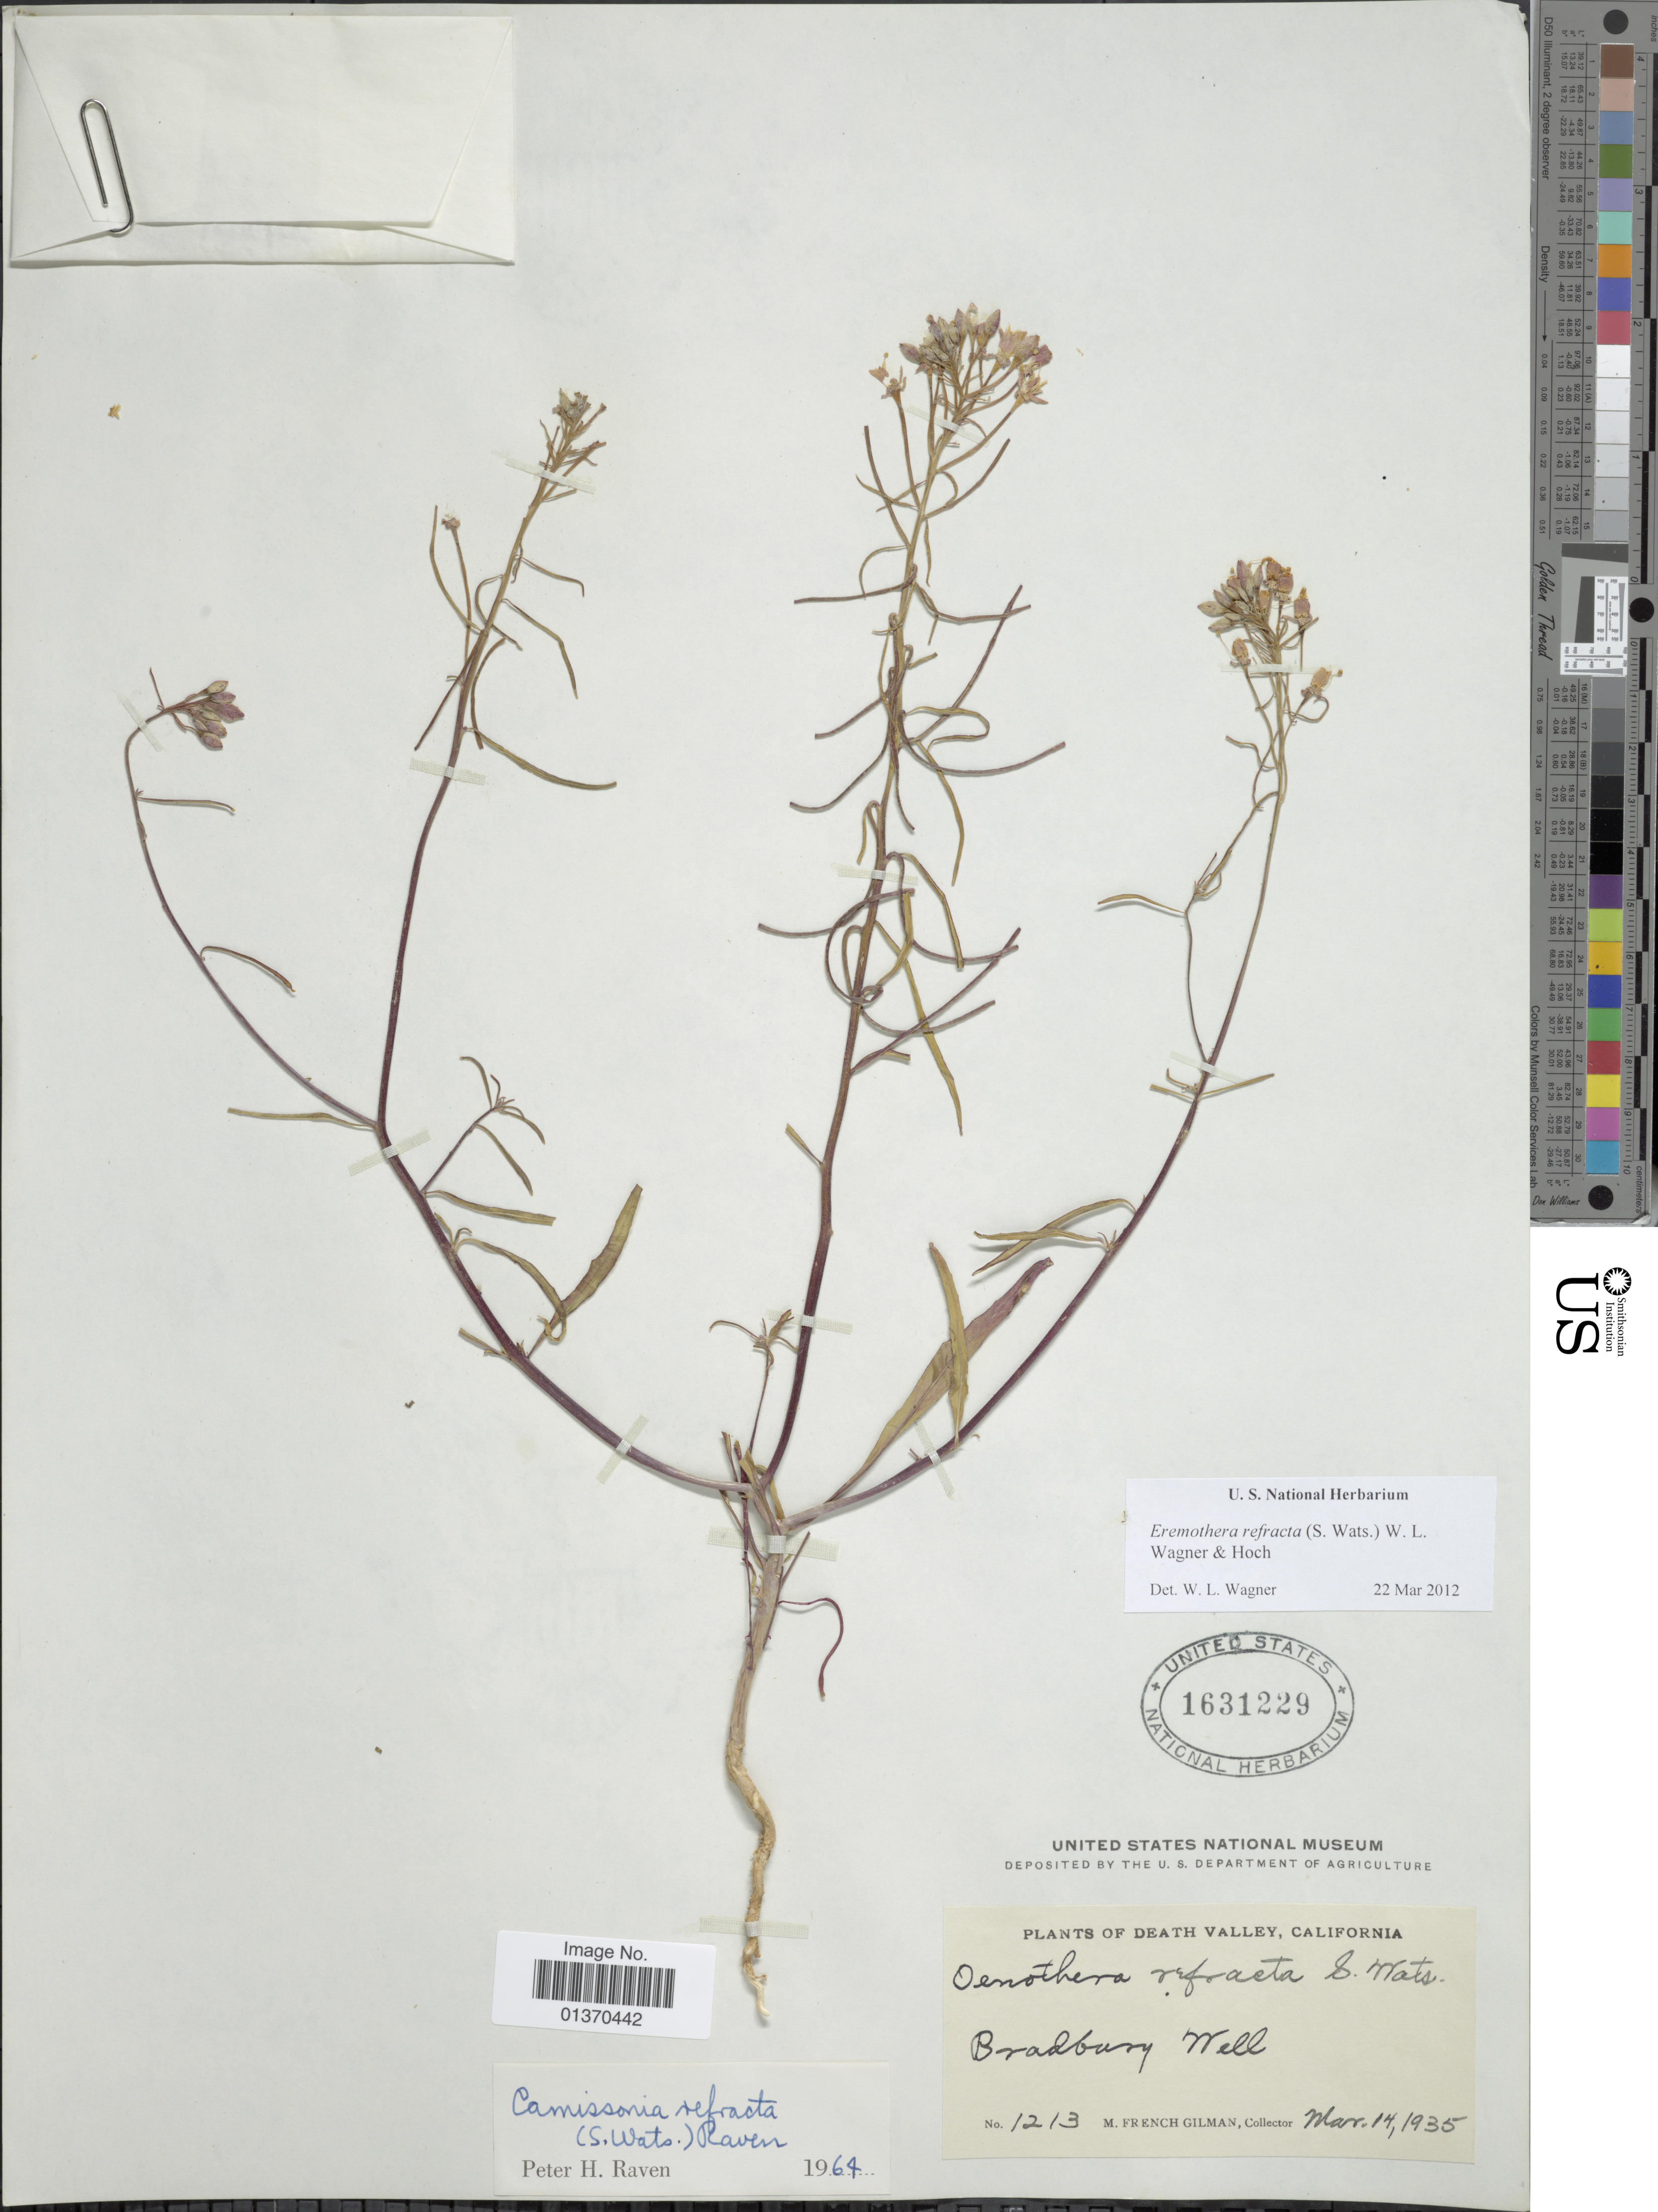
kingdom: Plantae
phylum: Tracheophyta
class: Magnoliopsida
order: Myrtales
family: Onagraceae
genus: Eremothera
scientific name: Eremothera refracta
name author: (S. Watson) W.L. Wagner & Hoch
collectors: M. F. Gilman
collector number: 1213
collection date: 1935-03-14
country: United States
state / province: California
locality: Death Valley, Bradbury Well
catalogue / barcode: US 1631229